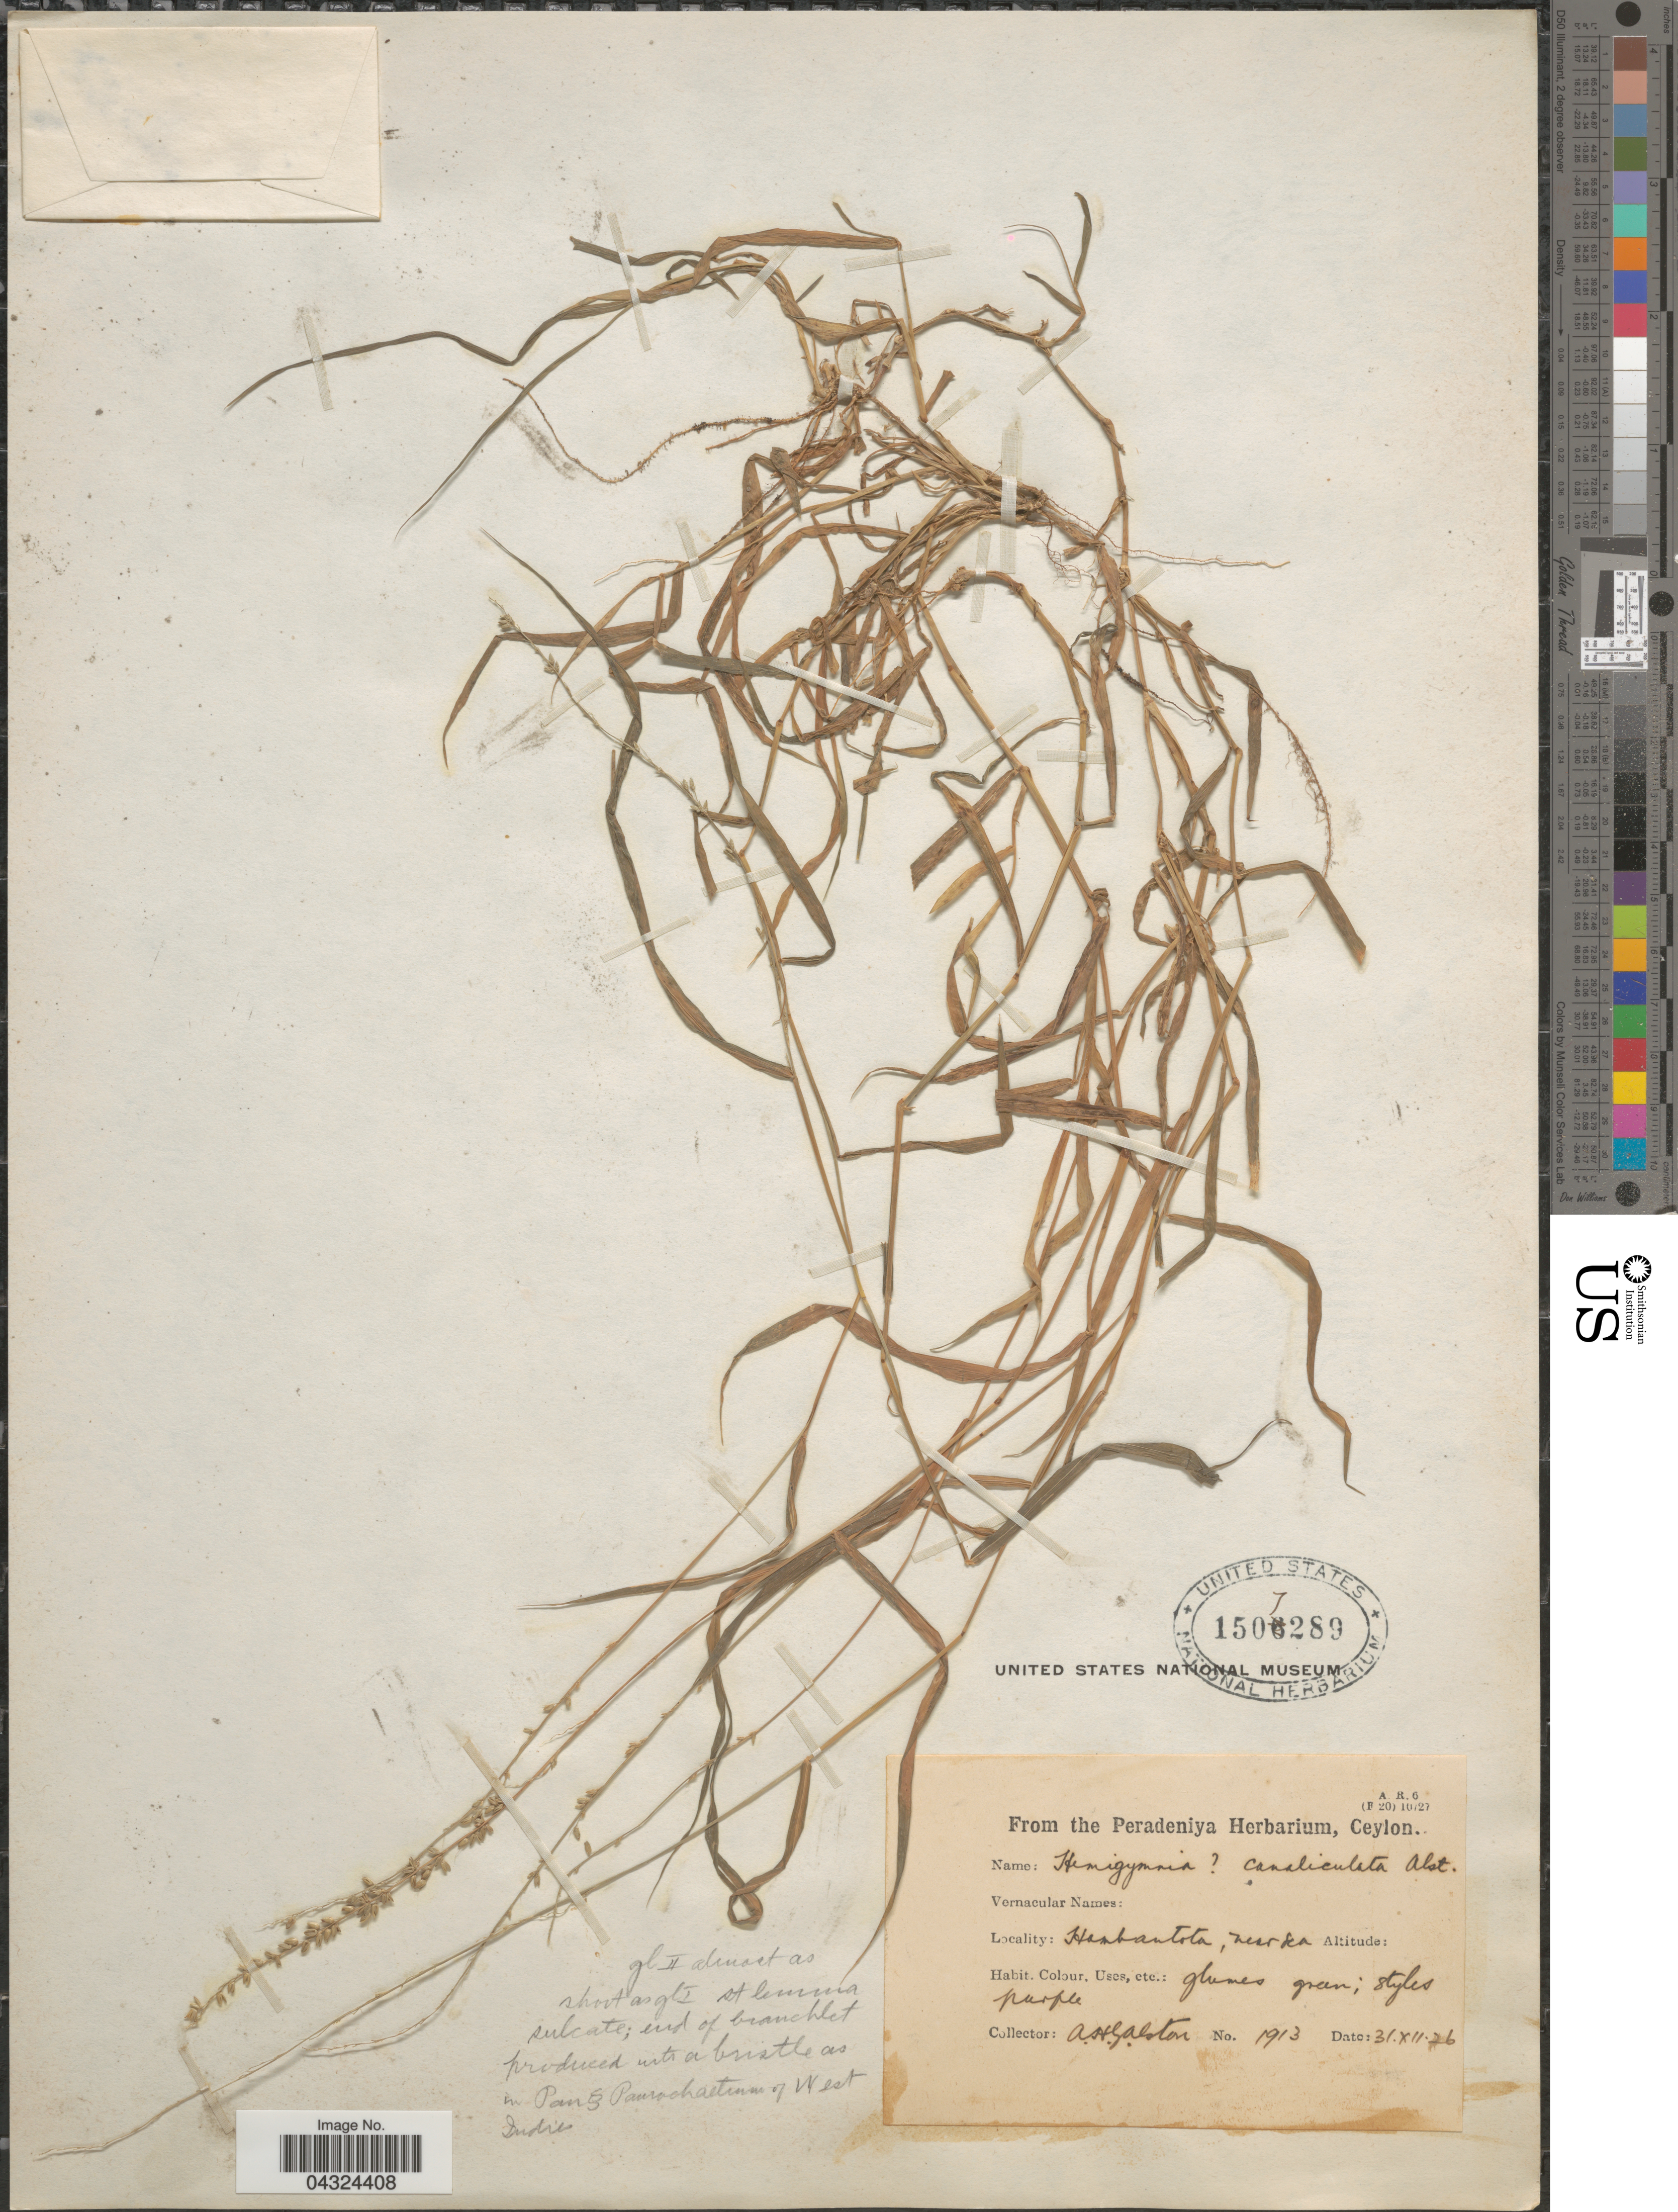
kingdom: Plantae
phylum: Tracheophyta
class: Liliopsida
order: Poales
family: Poaceae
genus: Holcolemma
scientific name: Holcolemma canaliculatum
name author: (Nees) Stapf & C. E. Hubb.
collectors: A. Galston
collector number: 1913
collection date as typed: Transcribed d/m/y: 31/12/26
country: Sri Lanka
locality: Hambantota.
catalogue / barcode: US 1507289